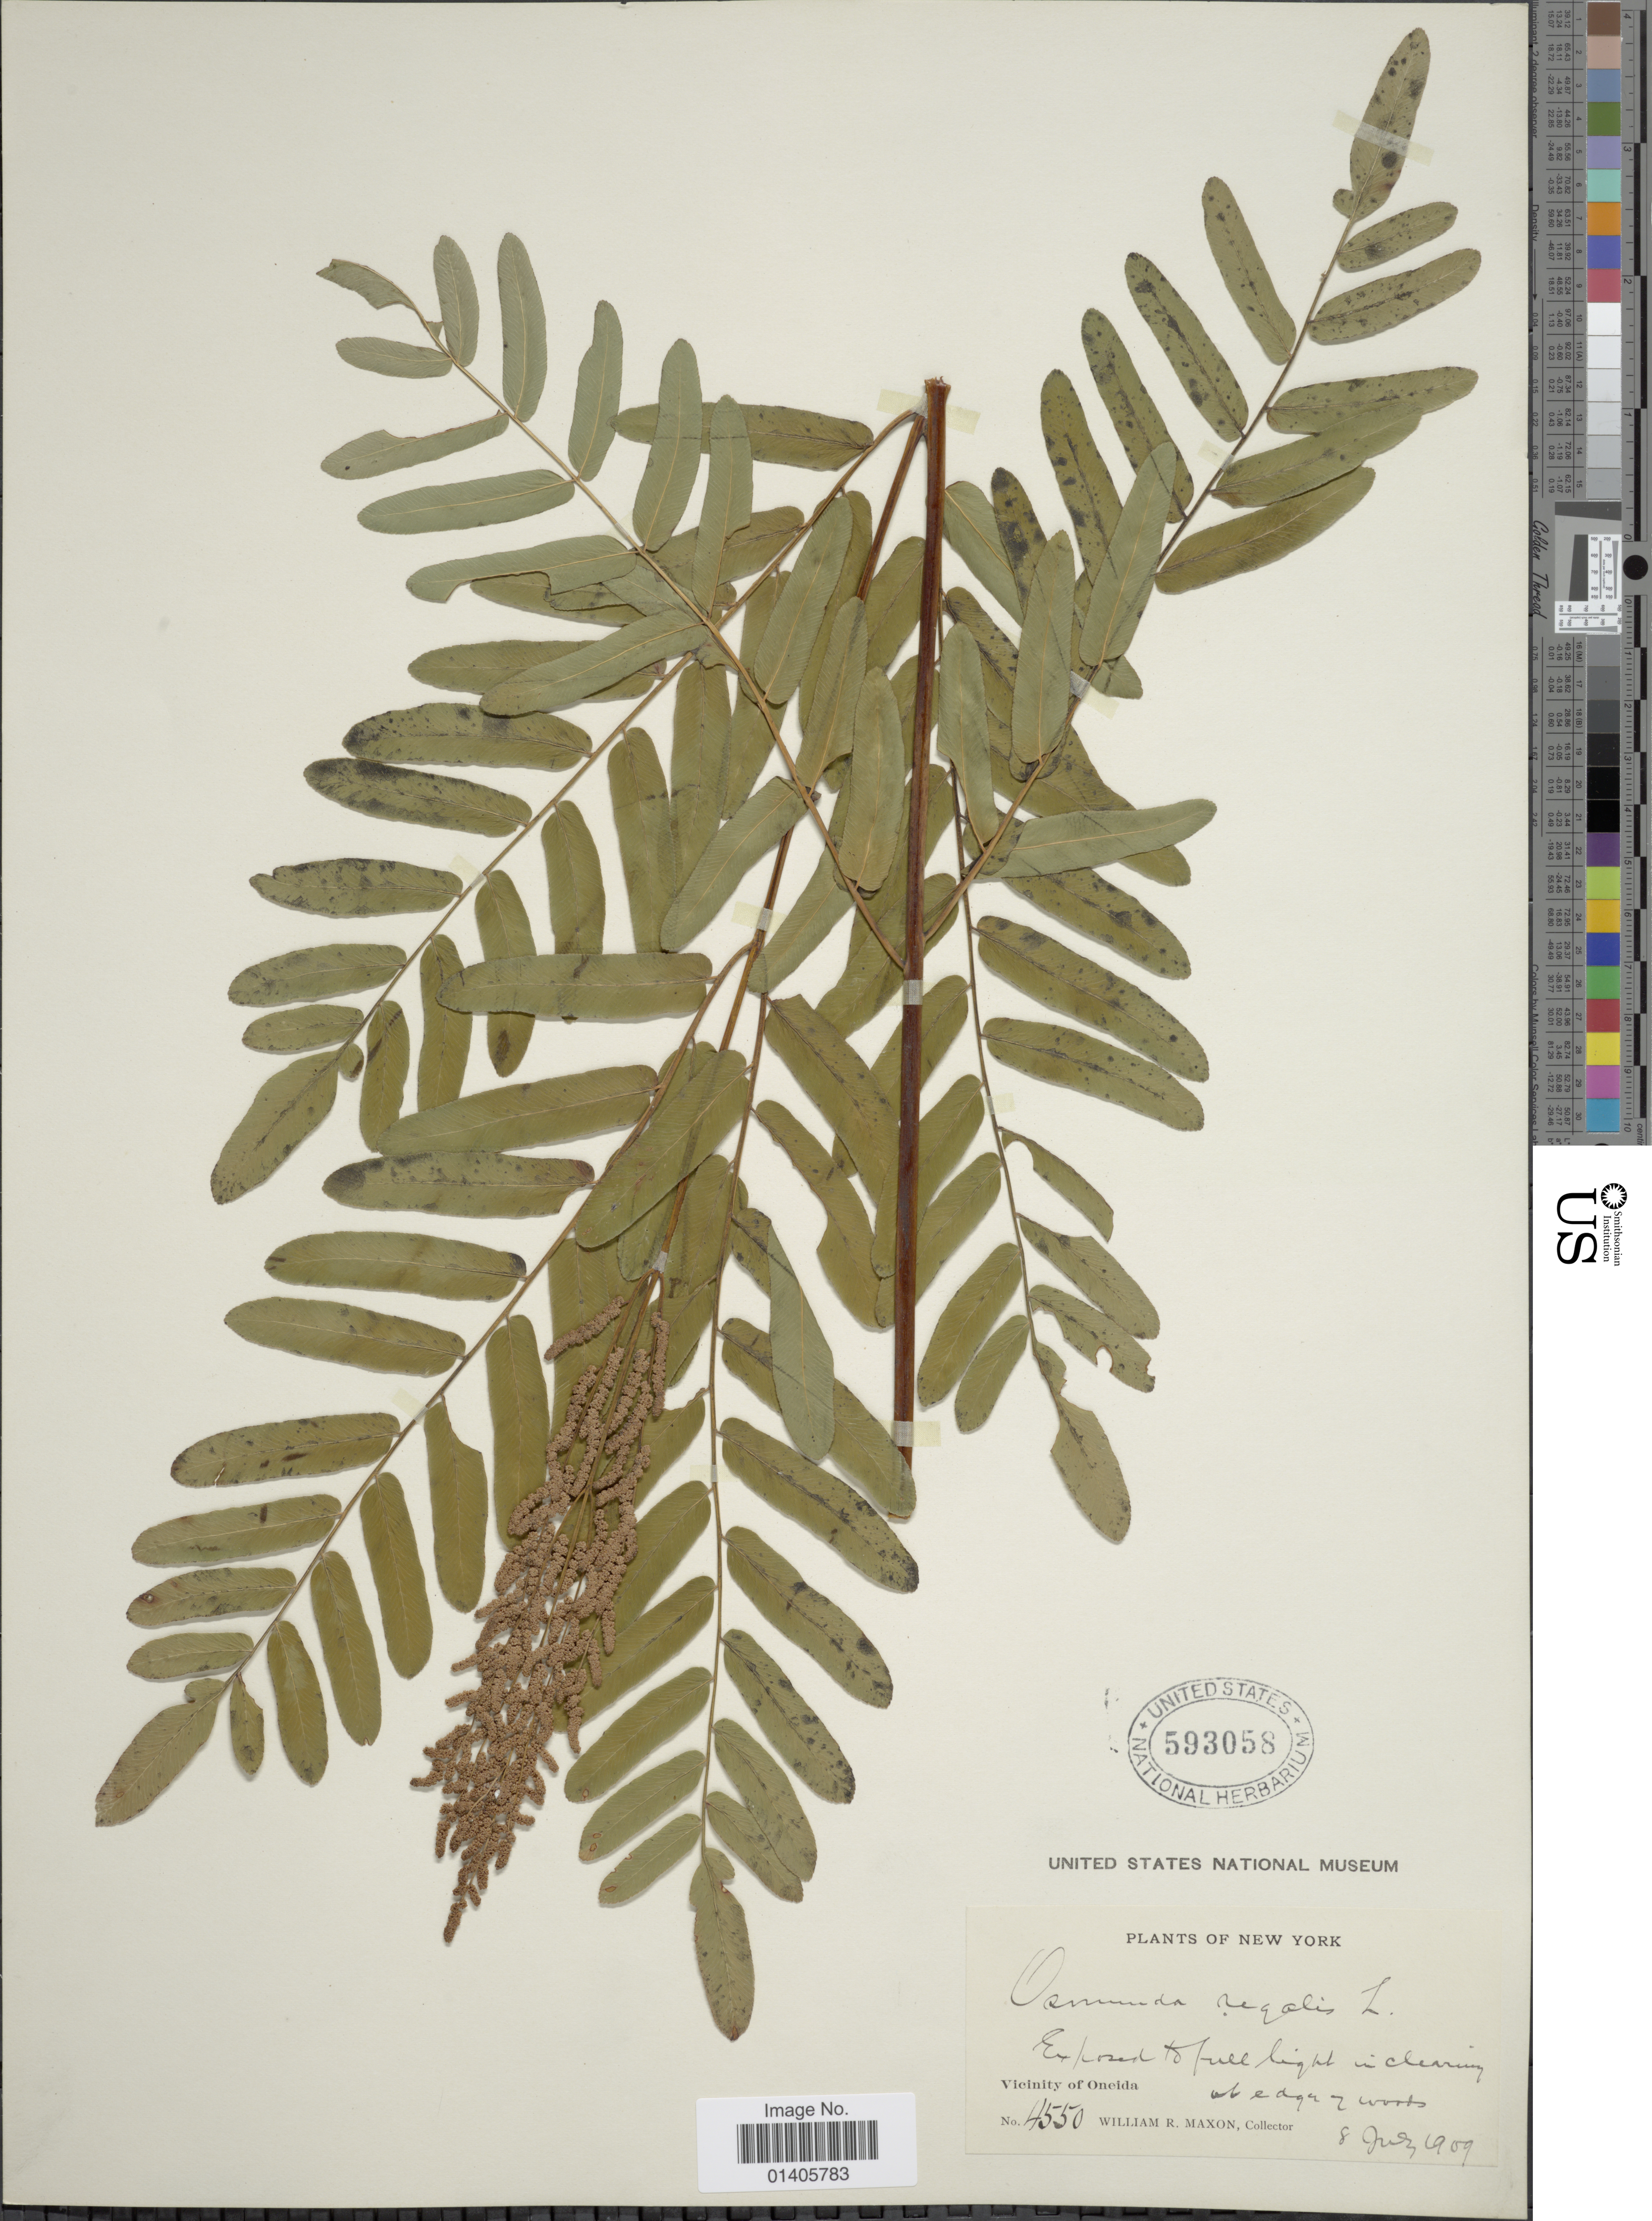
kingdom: Plantae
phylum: Tracheophyta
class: Polypodiopsida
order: Osmundales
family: Osmundaceae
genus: Osmunda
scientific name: Osmunda regalis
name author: L.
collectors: W. R. Maxon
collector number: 4550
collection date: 1909-07-08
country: United States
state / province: New York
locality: Vicinity of Oneida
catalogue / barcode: US 593058